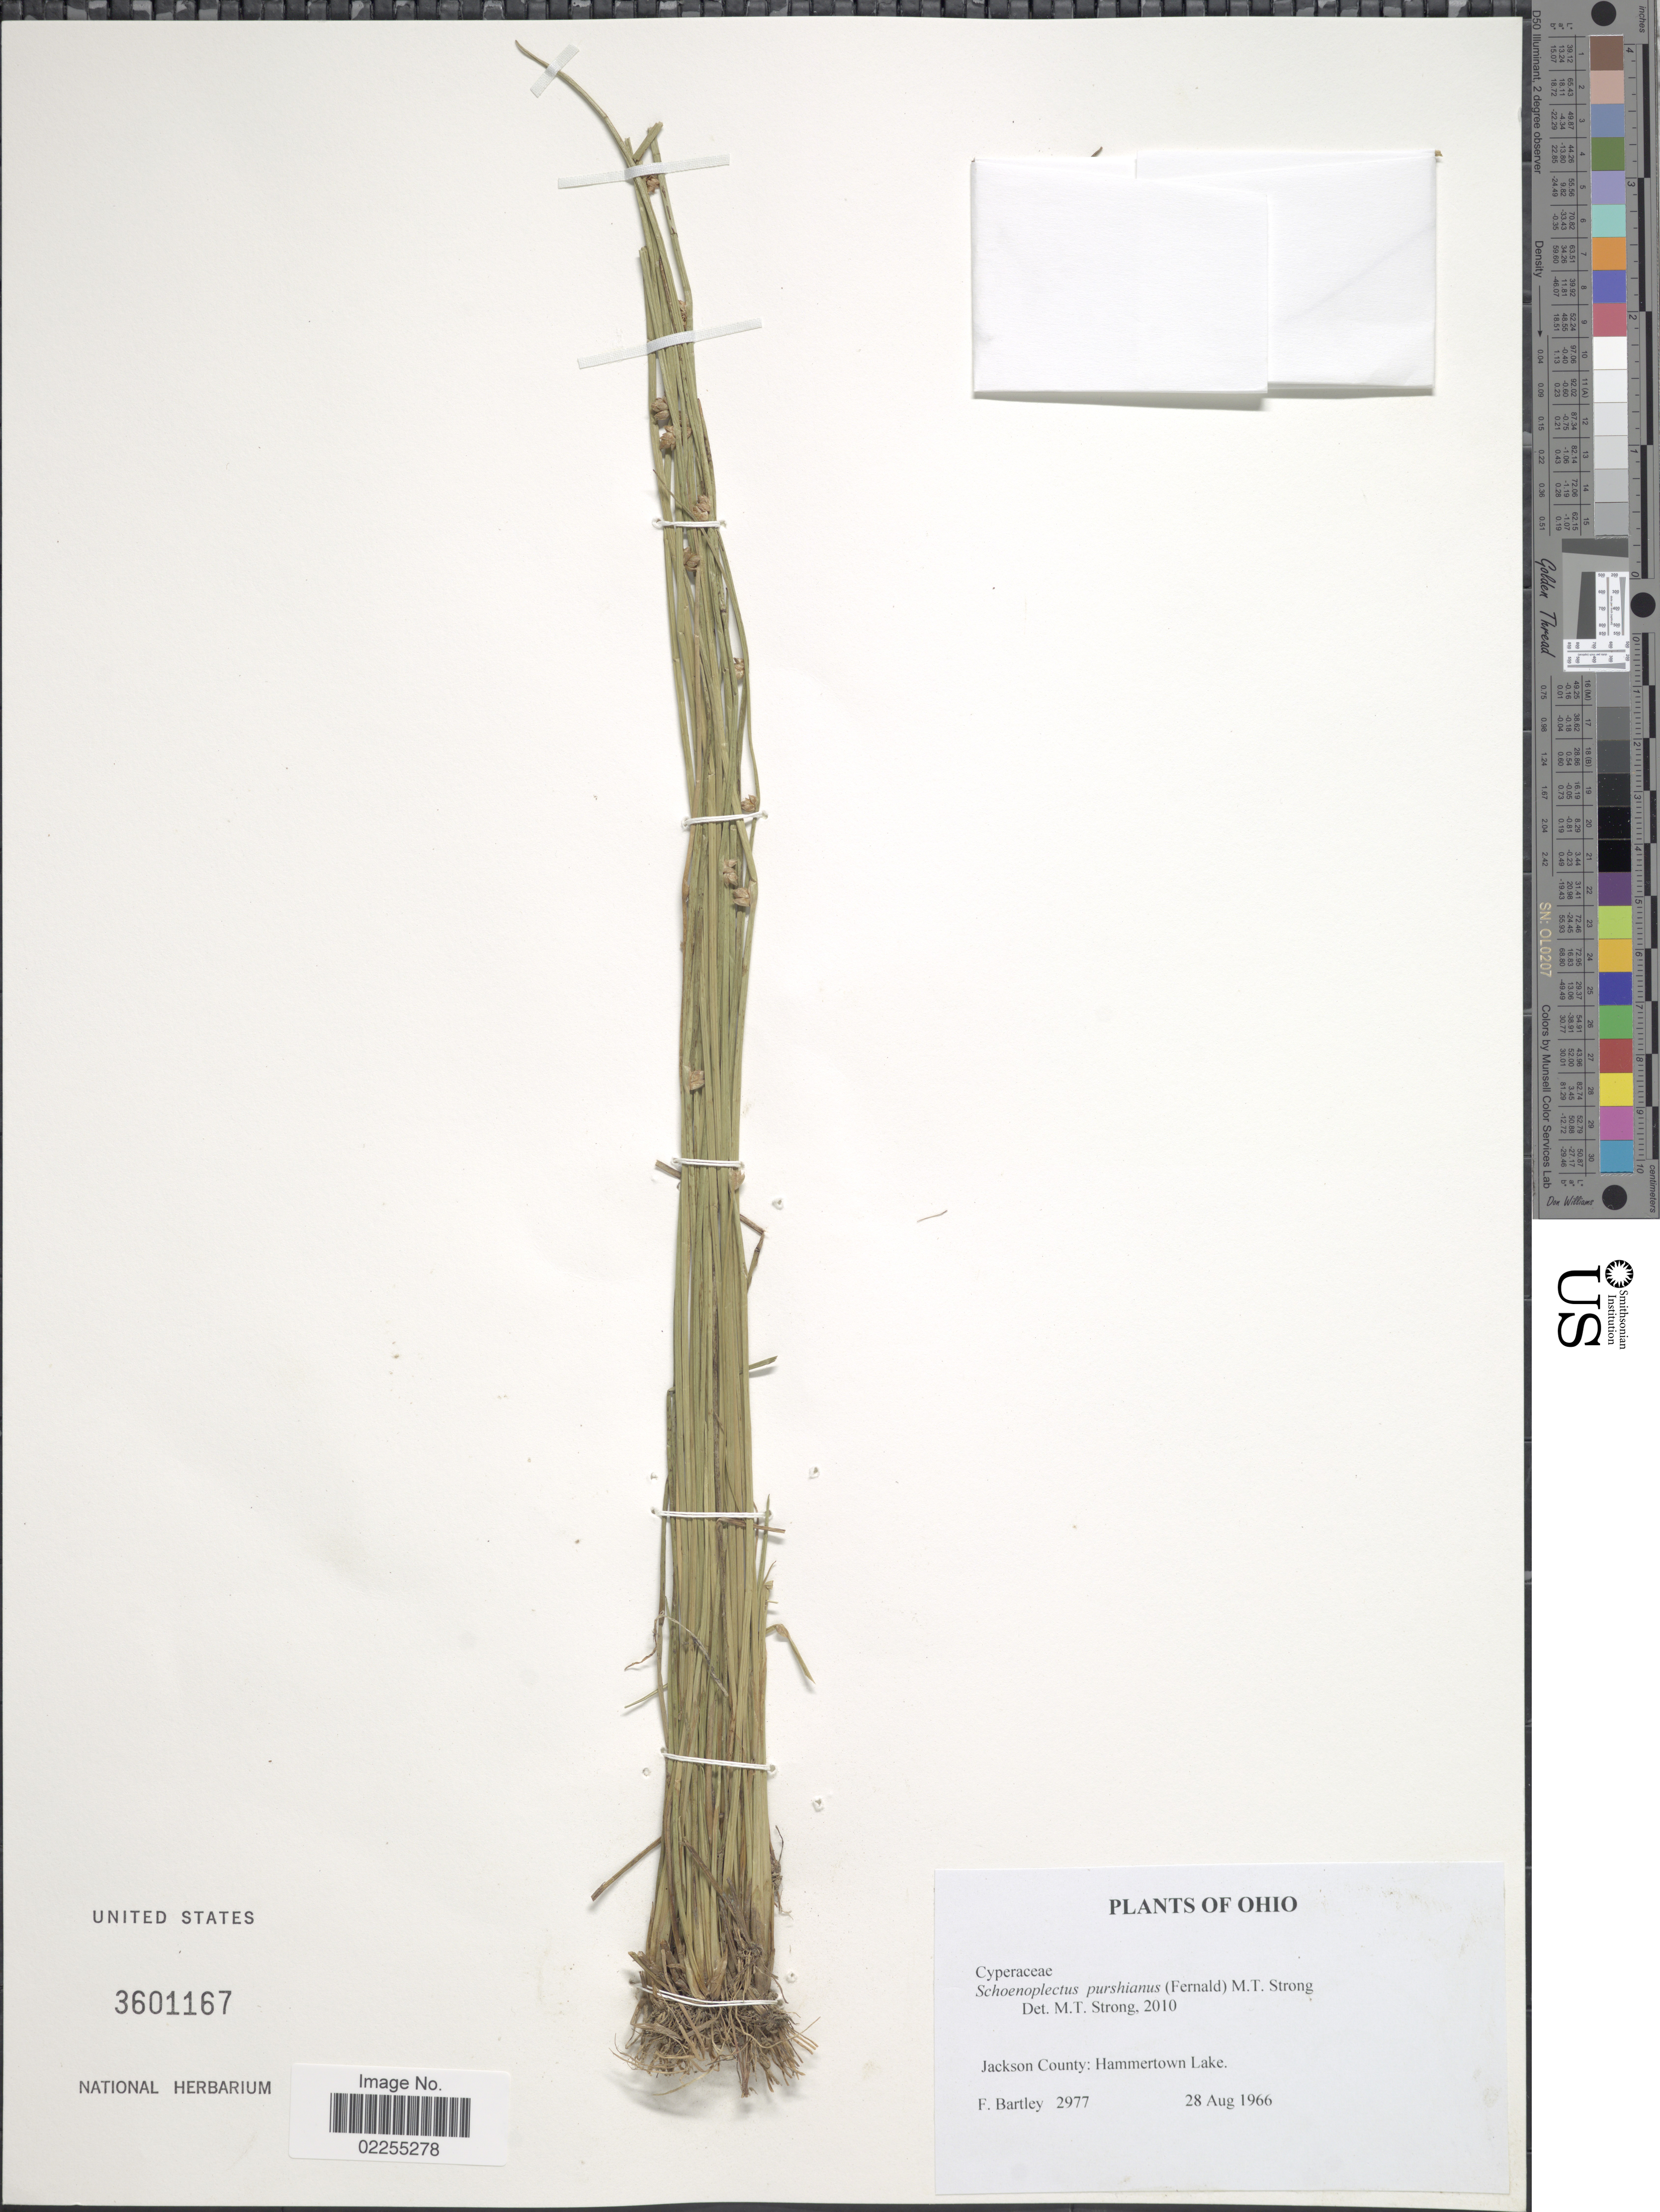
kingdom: Plantae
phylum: Tracheophyta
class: Liliopsida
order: Poales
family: Cyperaceae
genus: Schoenoplectus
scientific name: Schoenoplectus purshianus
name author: (Fernald) M.T. Strong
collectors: F. Bartley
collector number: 2977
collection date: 1966-08-28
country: United States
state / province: Ohio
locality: Jackson County: Hammertown Lake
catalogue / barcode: US 3601167